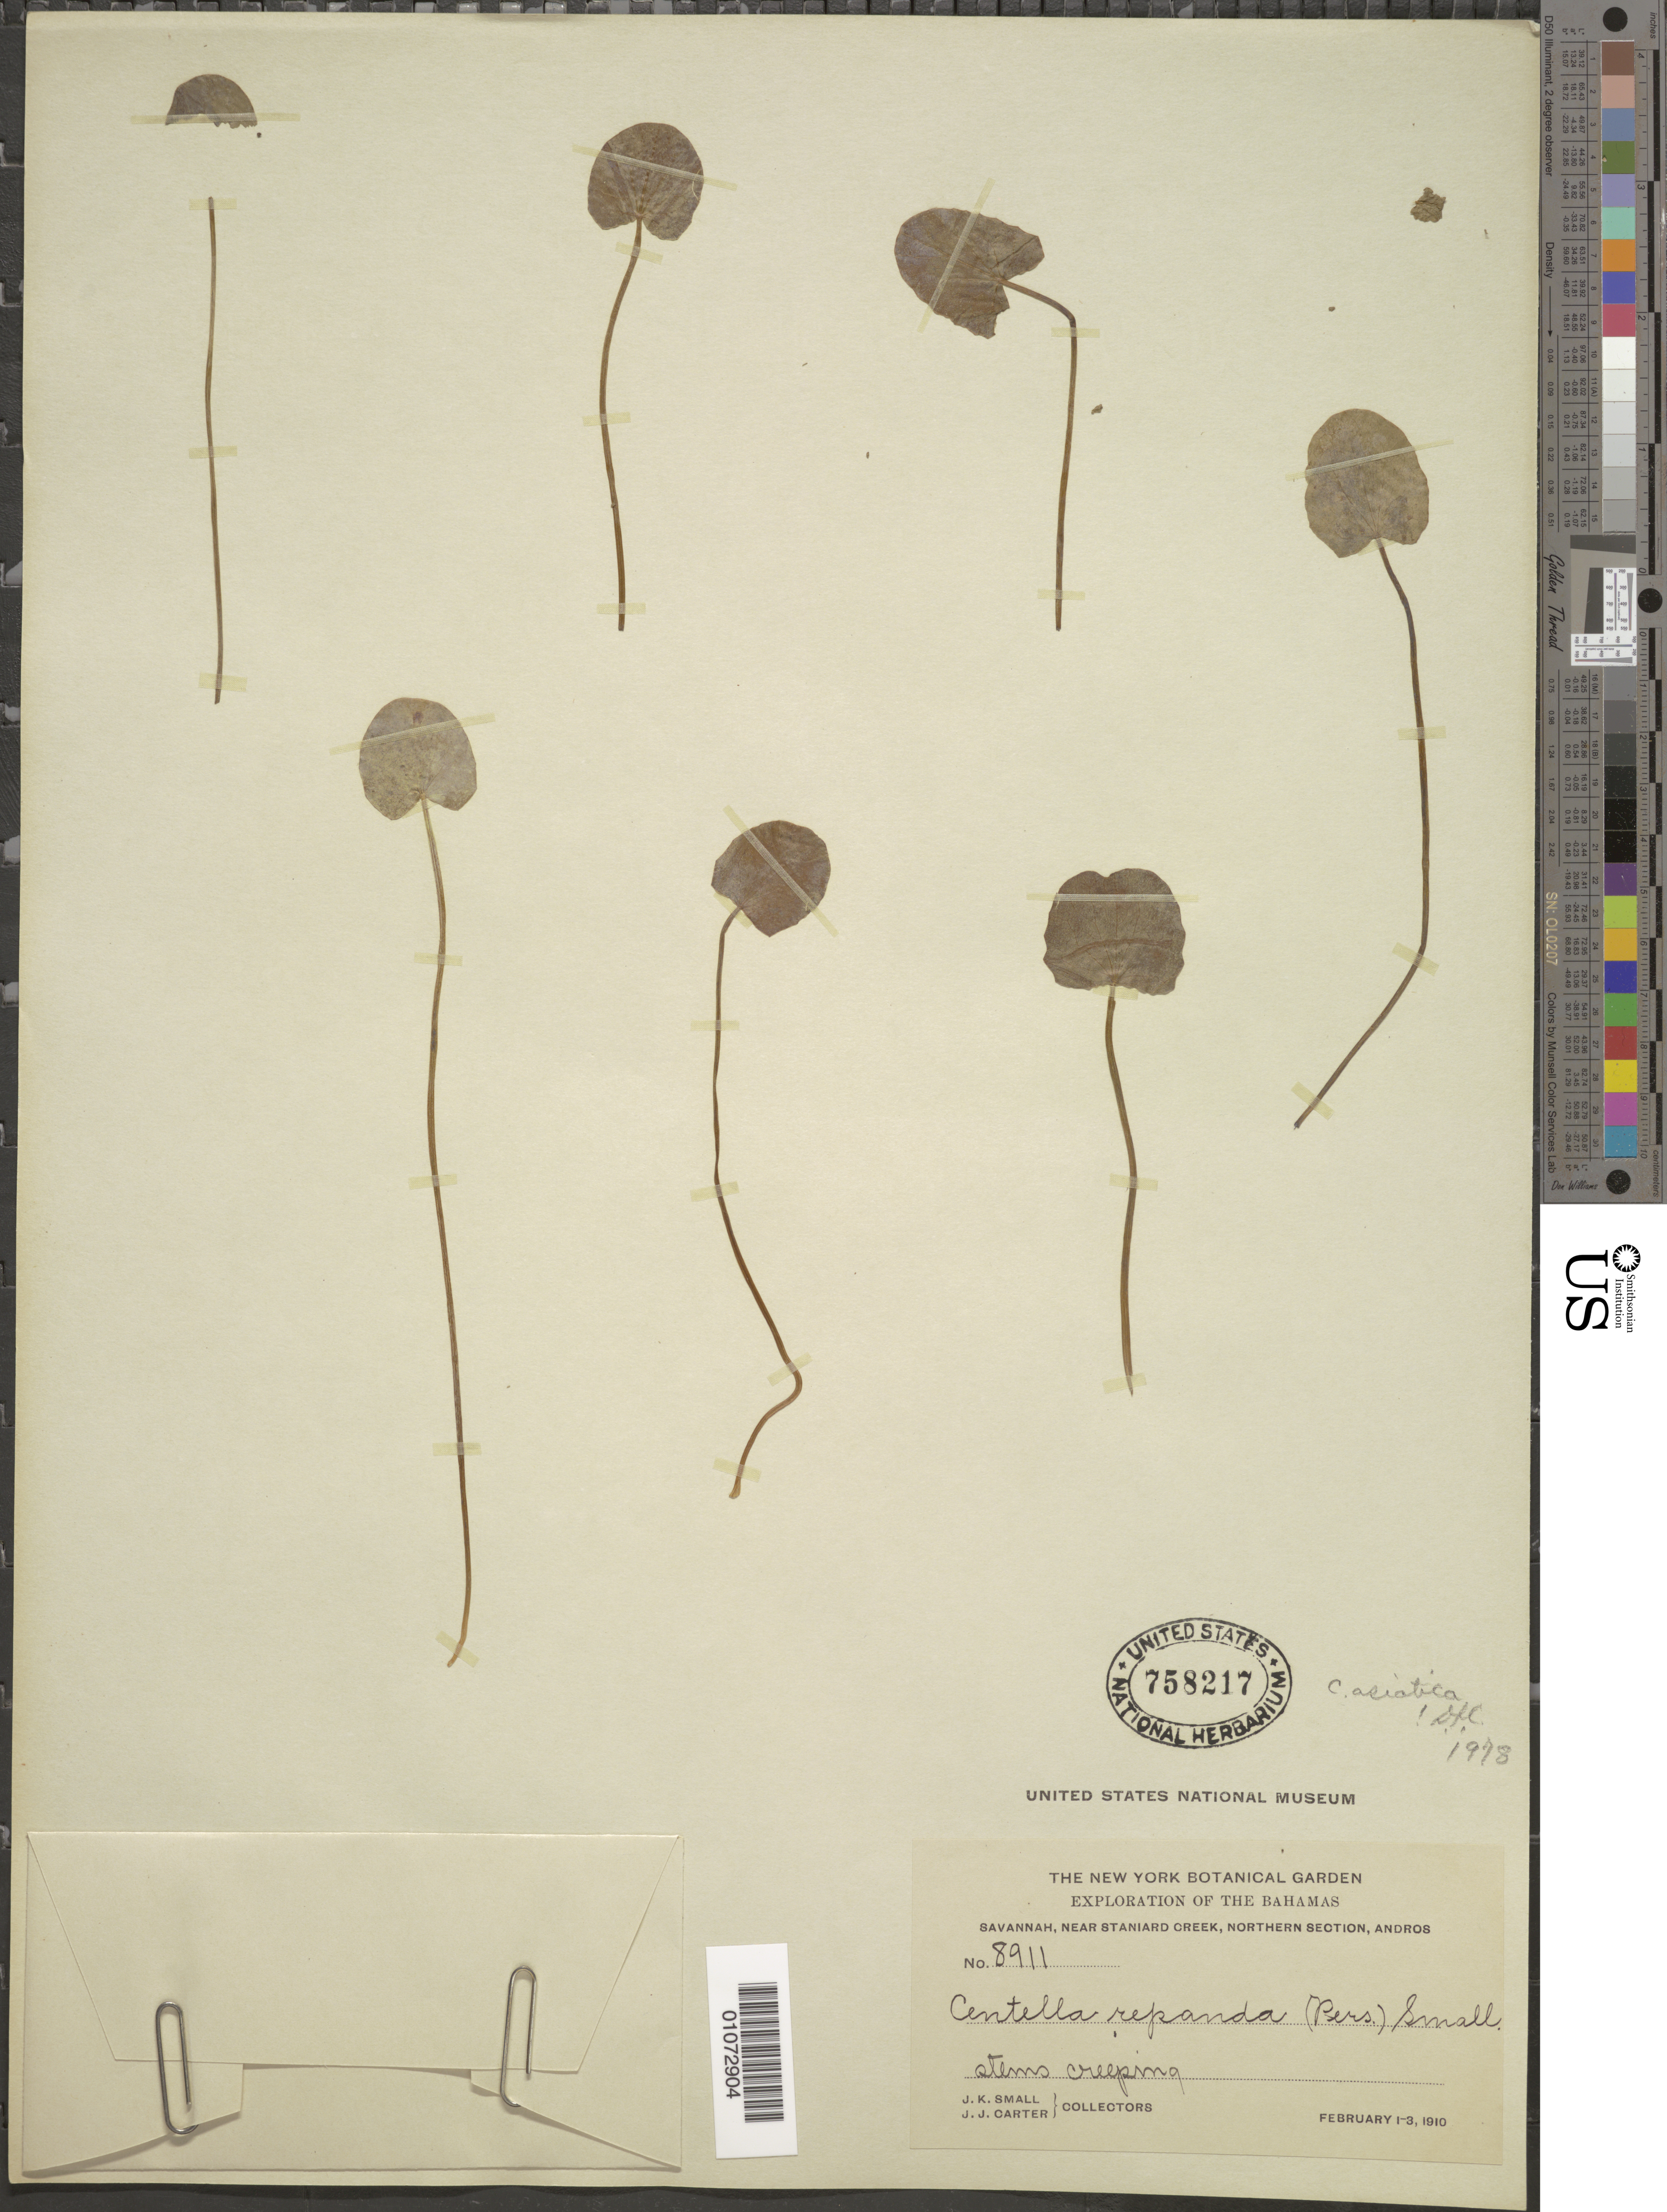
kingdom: Plantae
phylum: Tracheophyta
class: Magnoliopsida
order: Apiales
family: Apiaceae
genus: Centella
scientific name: Centella asiatica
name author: (L.) Urb.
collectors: J. K. Small & J. J. Carter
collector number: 8911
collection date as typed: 01 Feb 1910 to 03 Feb 1910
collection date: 1910-02-01/1910-02-03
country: Bahamas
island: Andros I.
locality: Savanna, near Staniard Creek, Northern Section.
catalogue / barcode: US 758217